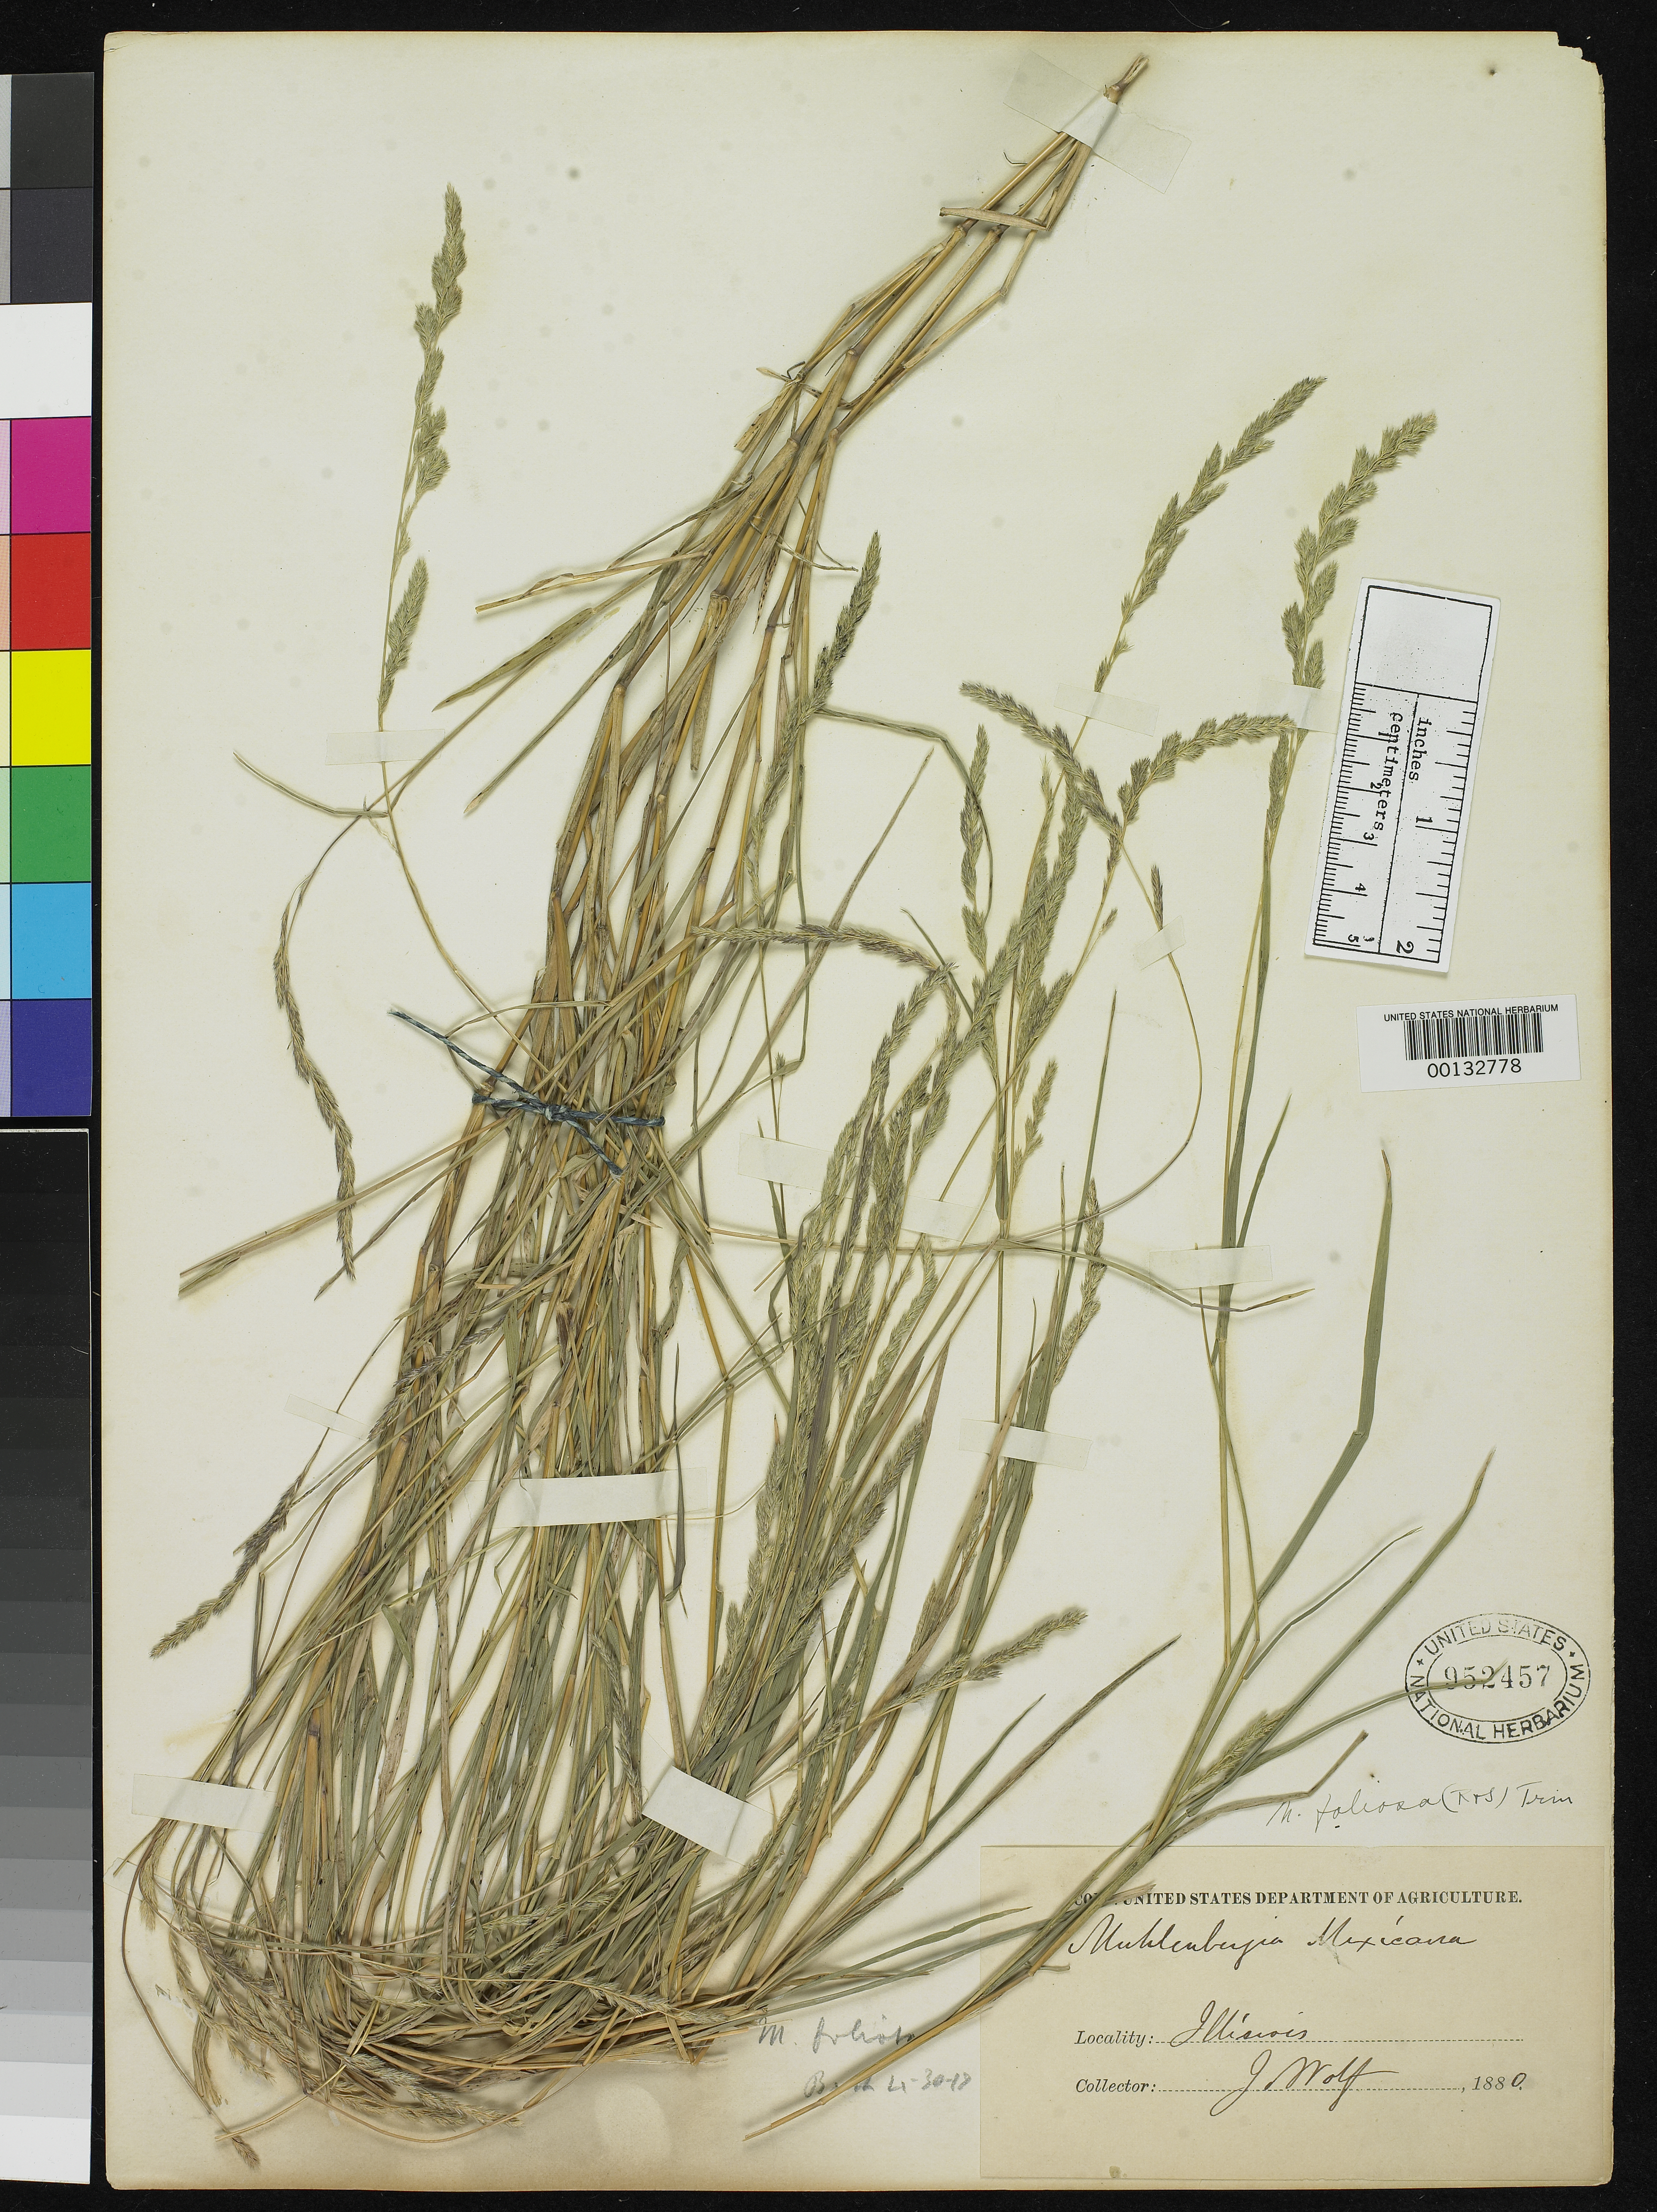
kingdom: Plantae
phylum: Tracheophyta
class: Liliopsida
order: Poales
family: Poaceae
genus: Muhlenbergia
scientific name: Muhlenbergia mexicana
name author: (L.) Trin.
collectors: J. Wolf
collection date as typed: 1880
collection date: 1880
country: United States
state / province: Illinois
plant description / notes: This specimen was filed in grass type herbarium (Feb. 2014) as "type collection" of Muhlenbergia mexicana var. purpurea Alph. Wood but bears no such annotations. If collection date on label (1880) is correct then this cannot be type material (name was published in 1871). Removed from type regsiter and re-filed in main grass herbarium.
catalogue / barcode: US 952457